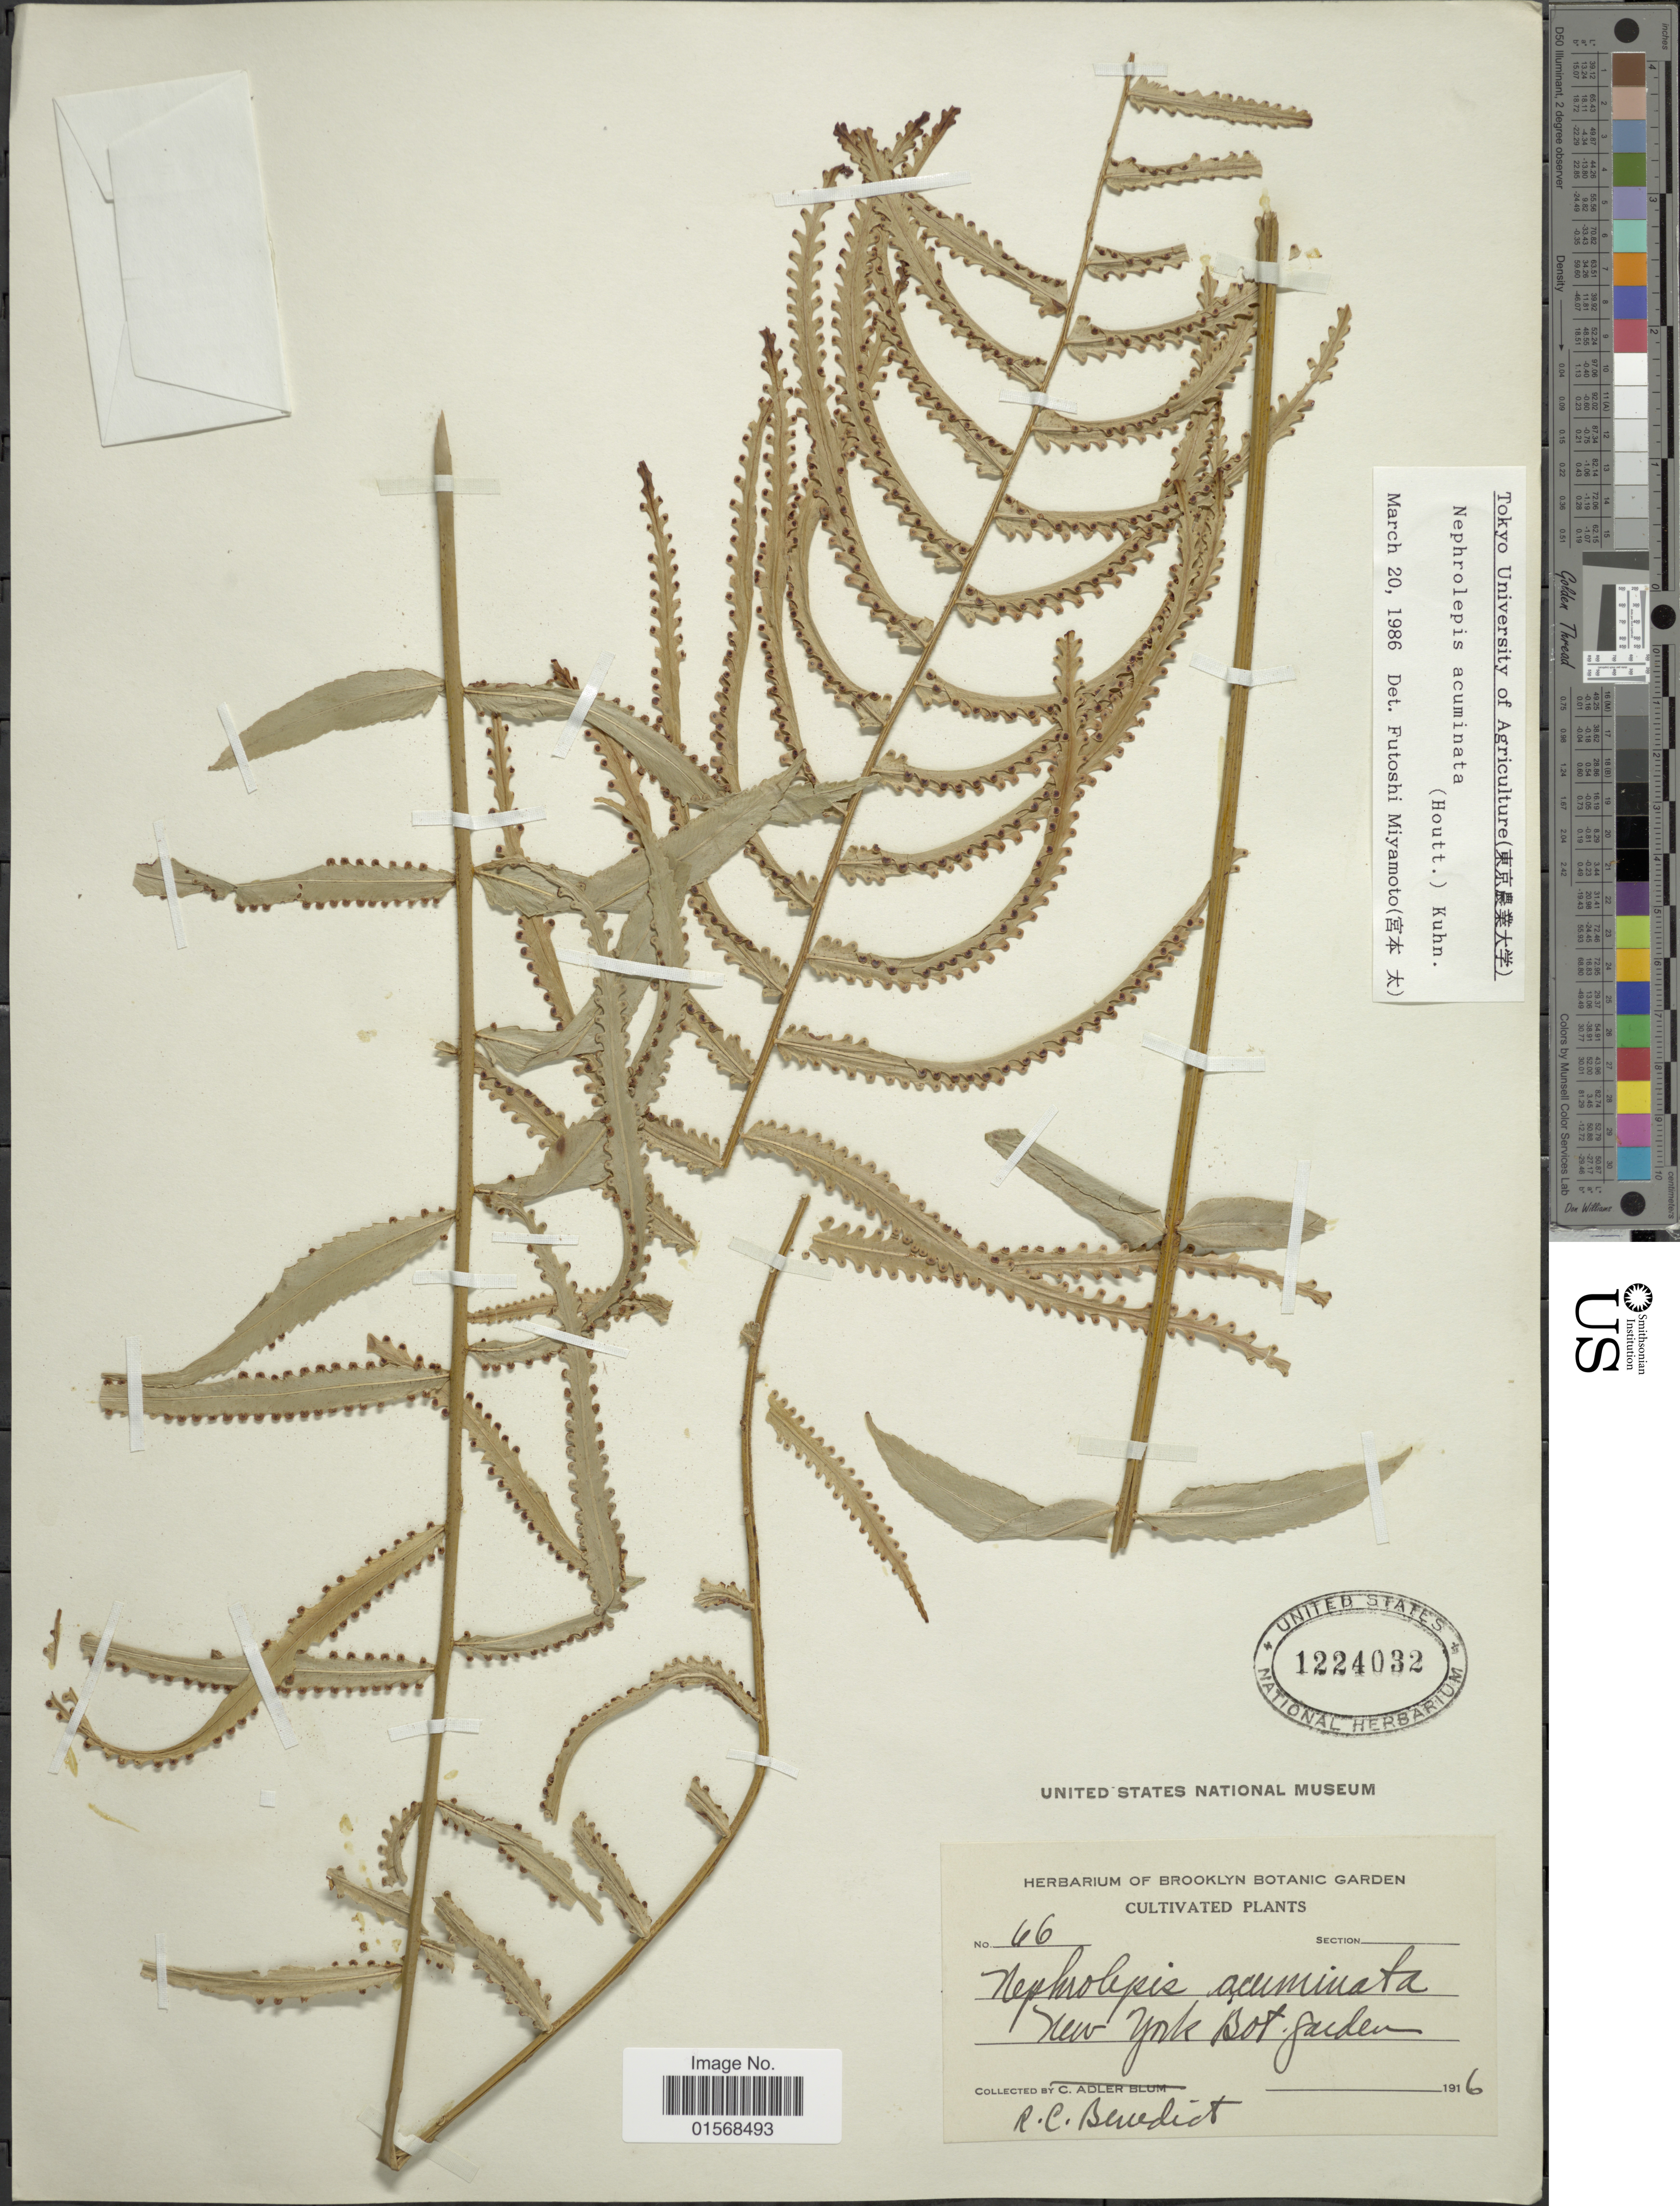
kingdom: Plantae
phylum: Tracheophyta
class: Polypodiopsida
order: Polypodiales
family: Nephrolepidaceae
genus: Nephrolepis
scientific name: Nephrolepis acuminata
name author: (Houtt.) Kuhn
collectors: R. C. Benedict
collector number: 66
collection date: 1916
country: United States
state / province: New York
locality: New York Bot. Garden.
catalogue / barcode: US 1224032